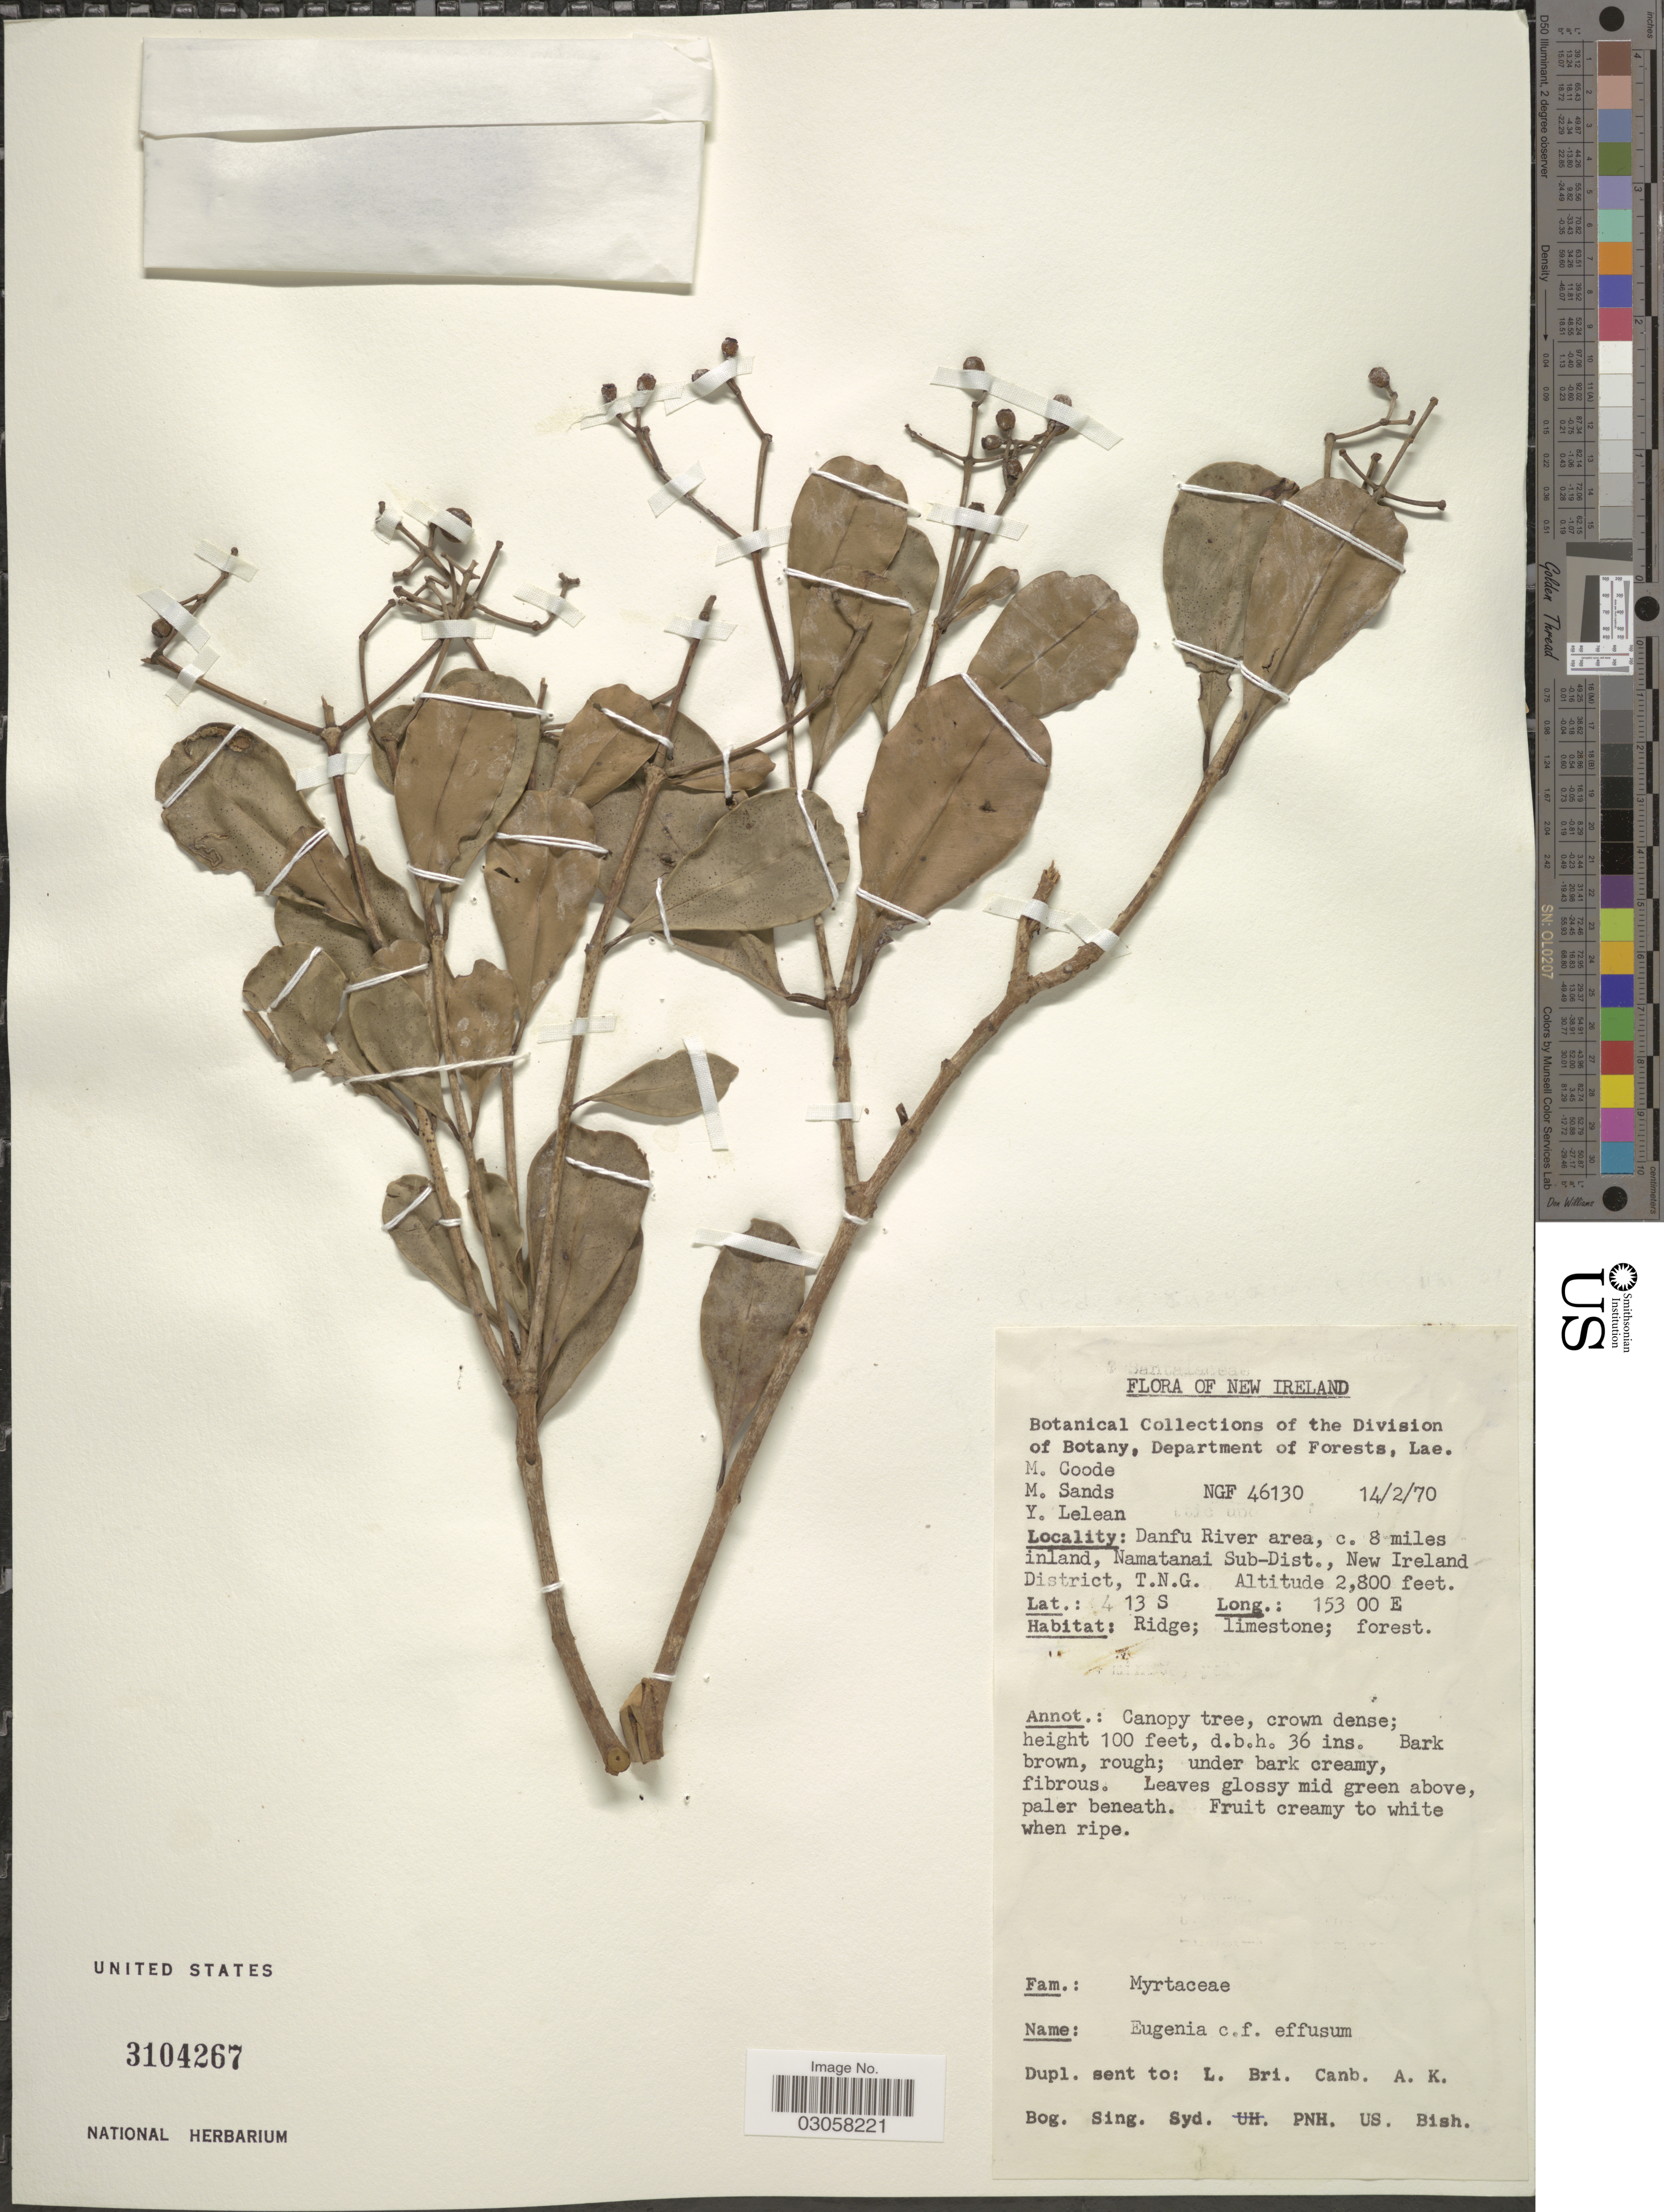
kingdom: Plantae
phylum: Tracheophyta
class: Magnoliopsida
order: Myrtales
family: Myrtaceae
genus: Syzygium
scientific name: Syzygium effusum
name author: (A. Gray) K. Müller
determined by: Strong, Mark T., (BOT), Smithsonian Institution - National Museum of Natural History (UNITED STATES)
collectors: M. Coode, M. Sands & Y. Lelean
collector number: NGF 46130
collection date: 1970-02-14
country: Papua New Guinea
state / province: New Ireland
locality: New Ireland. Danfu River area, c. 8 miles inland, Namatanai Sub-Dist., New Ireland District, T. N. G.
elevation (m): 853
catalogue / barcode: US 3104267